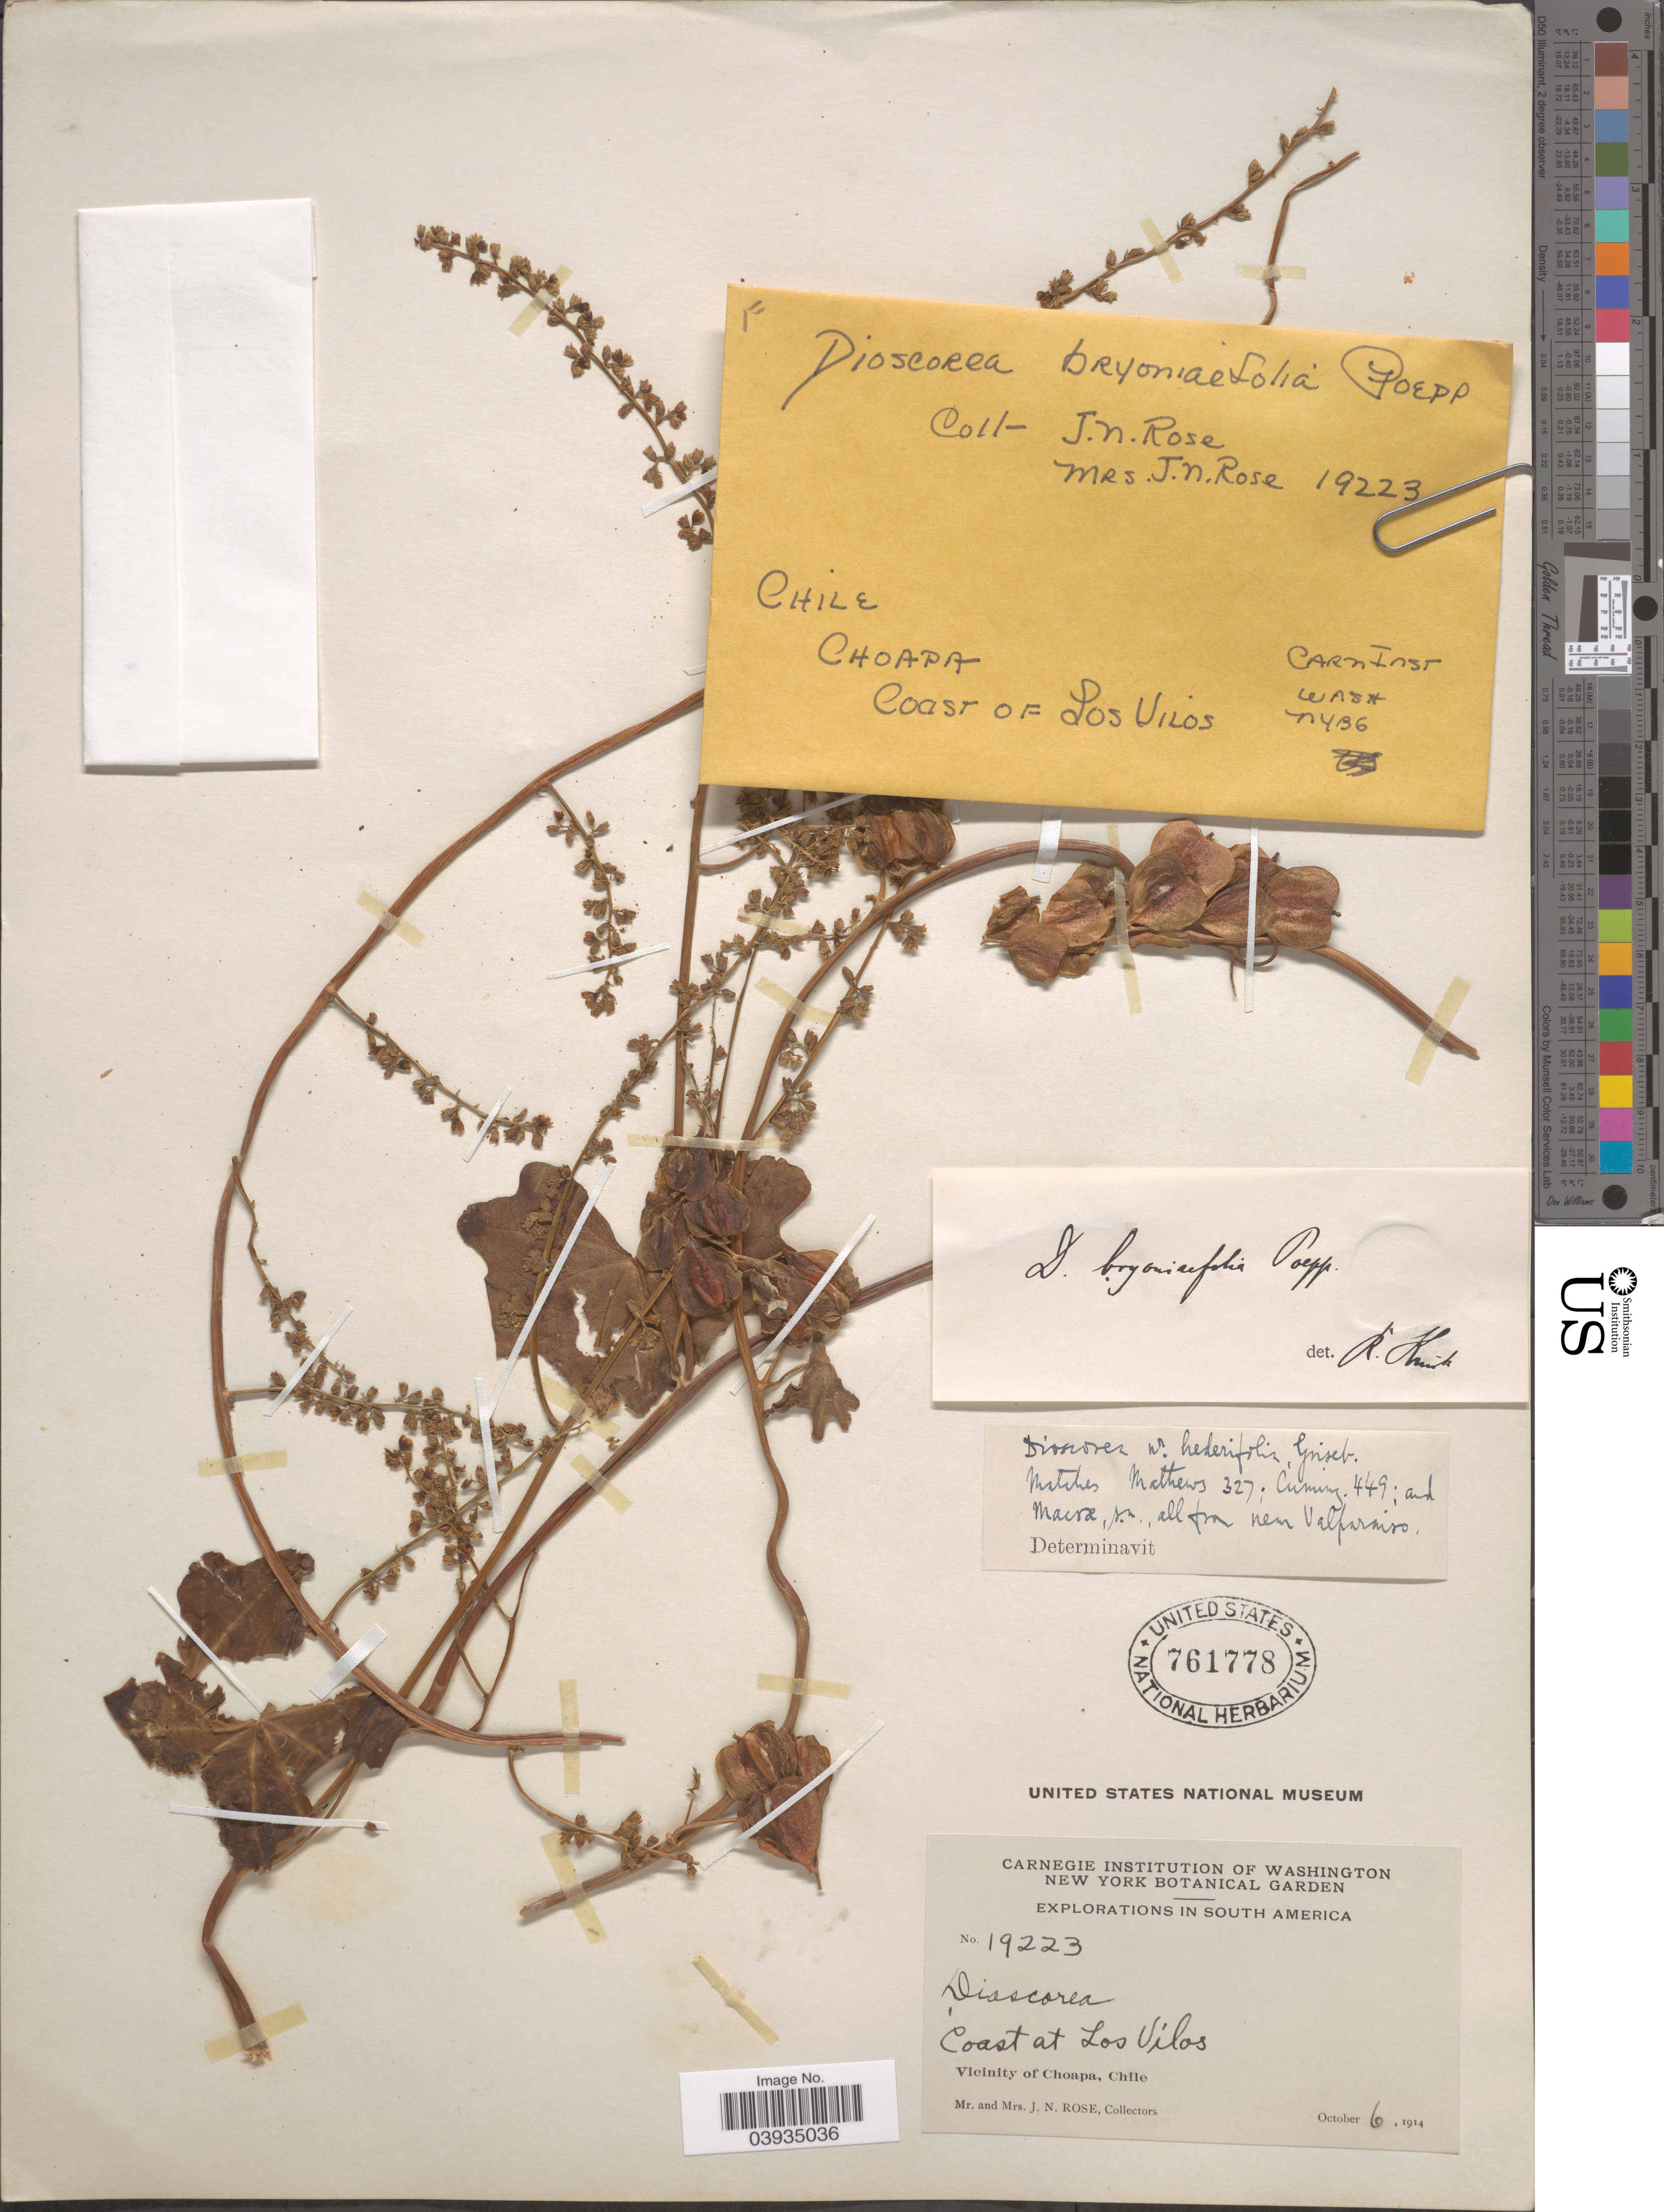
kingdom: Plantae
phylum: Tracheophyta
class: Liliopsida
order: Dioscoreales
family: Dioscoreaceae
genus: Dioscorea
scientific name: Dioscorea bryoniifolia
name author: Poepp.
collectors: J. N. Rose & L. B. Rose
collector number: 19223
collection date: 1914-10-06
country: Chile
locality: Coast at Los Vilos. Vicinity of Choapa.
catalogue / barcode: US 761778